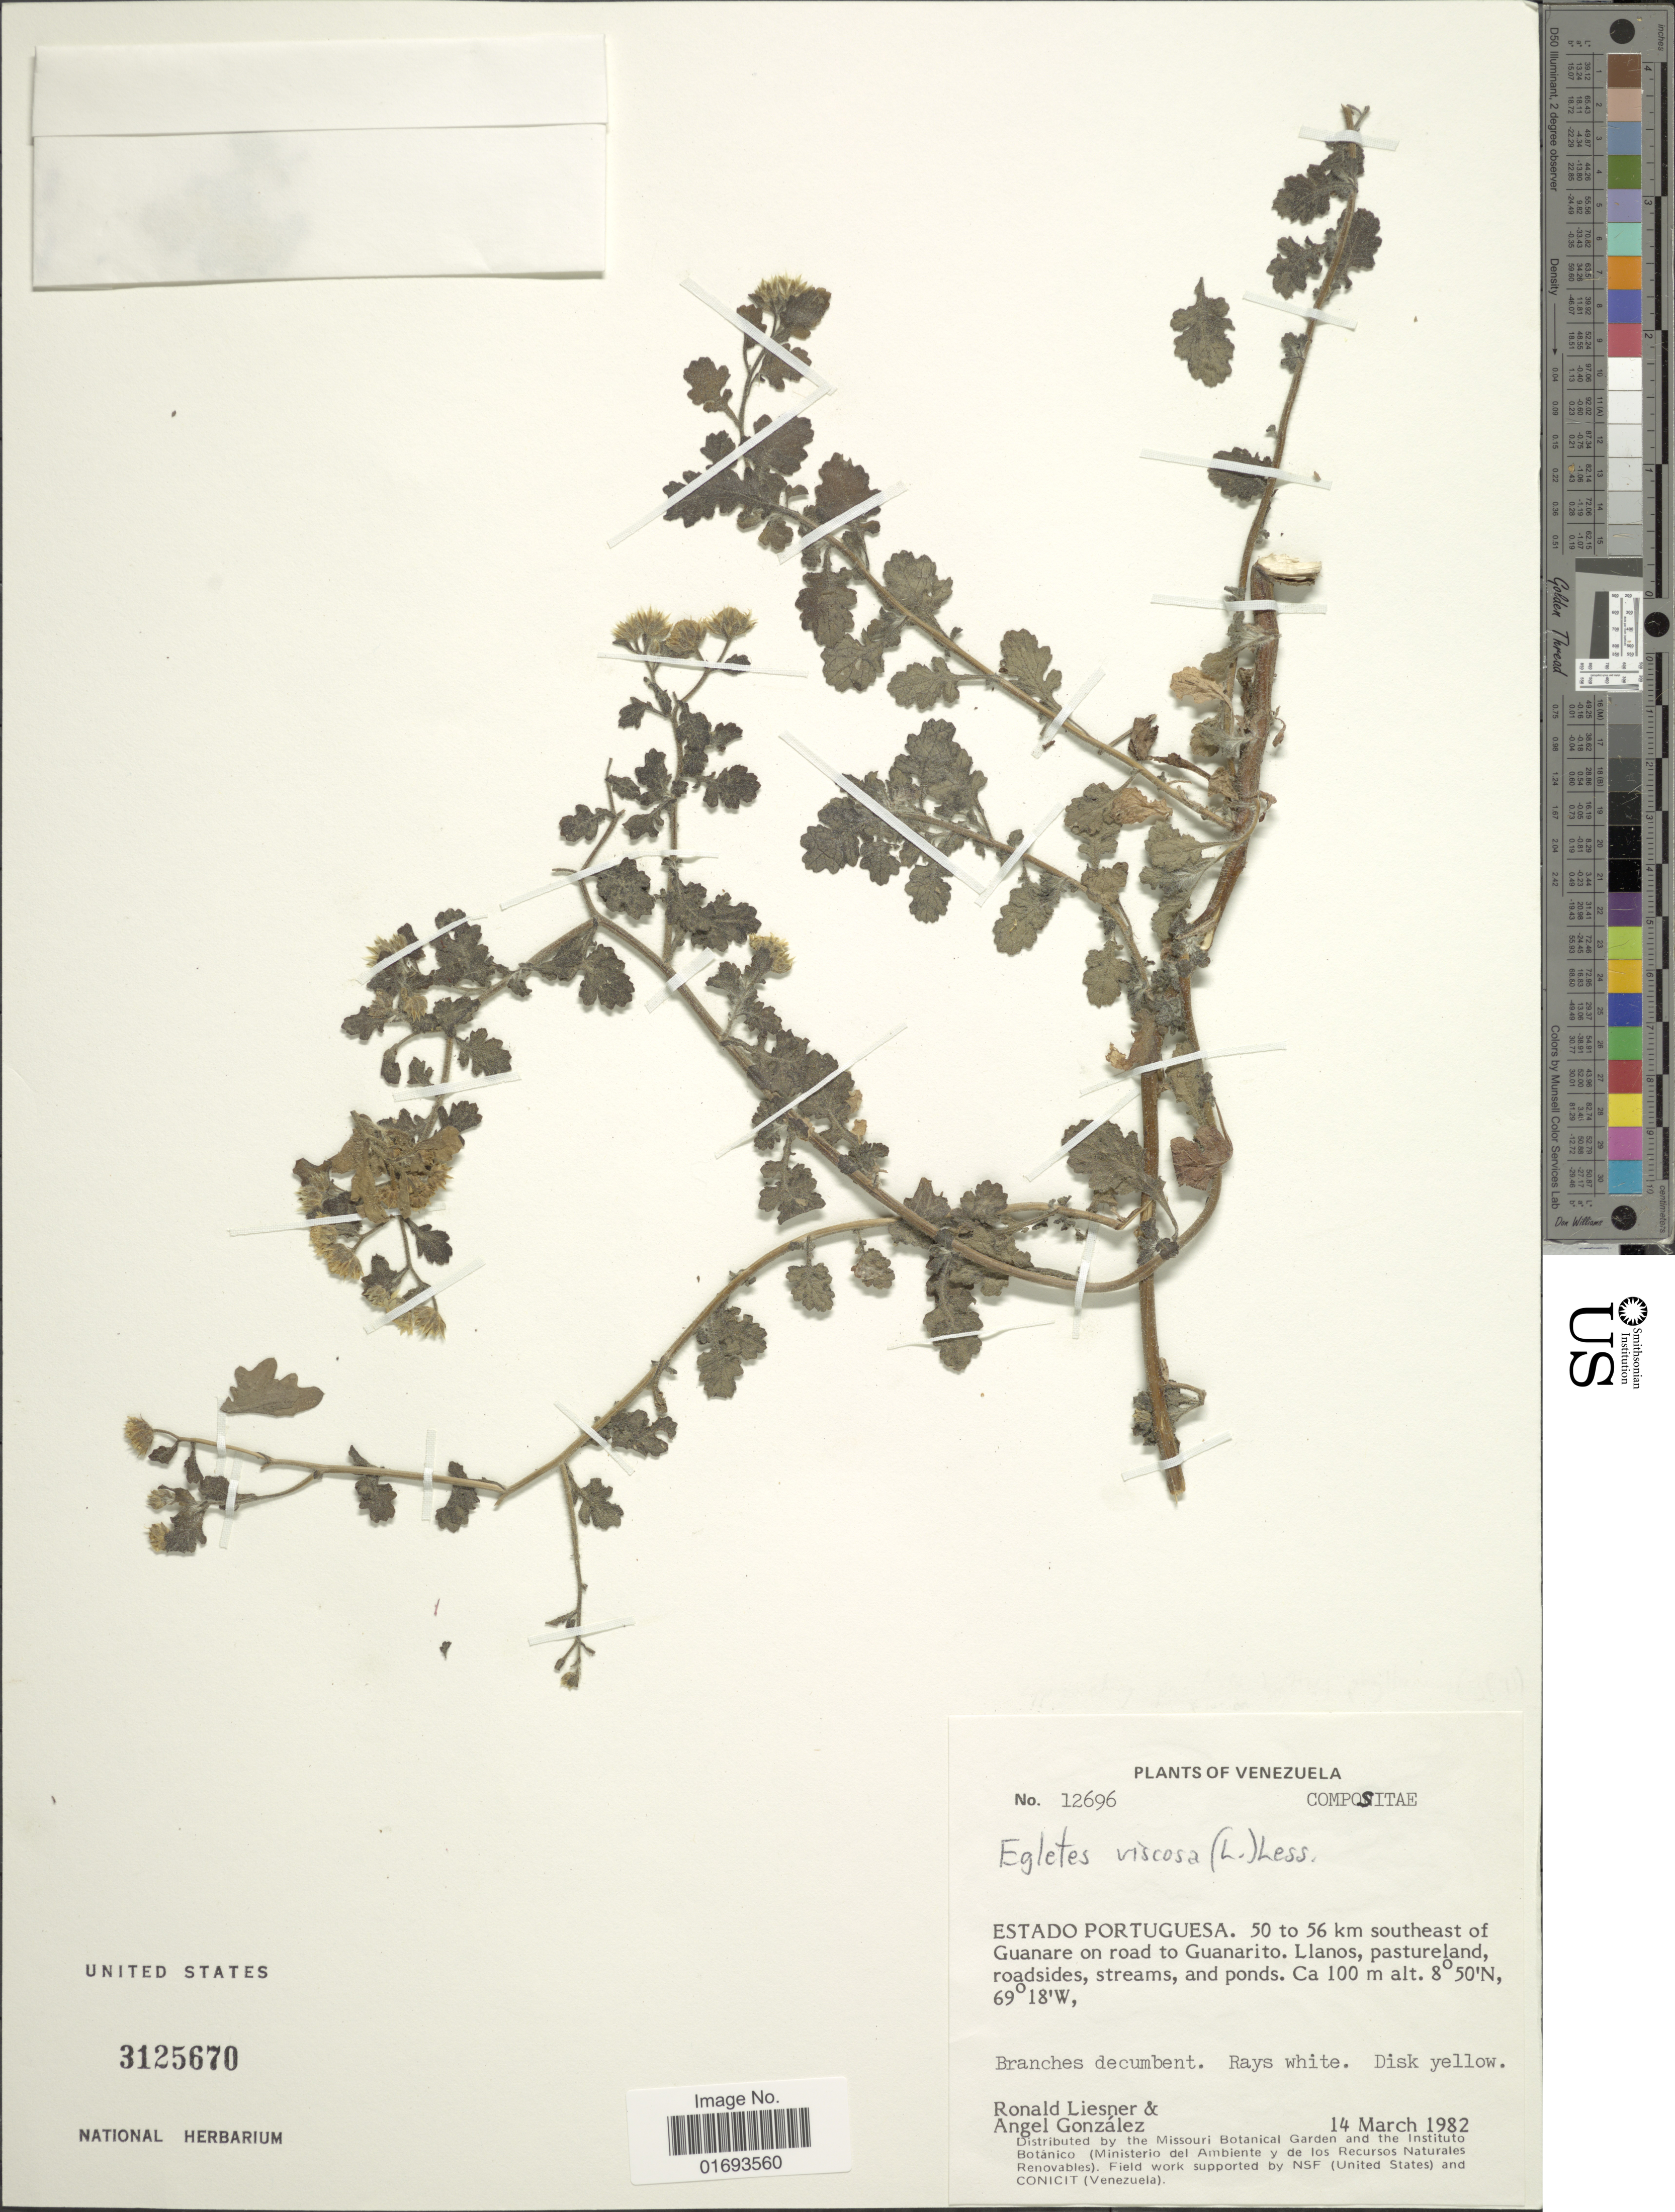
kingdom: Plantae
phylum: Tracheophyta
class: Magnoliopsida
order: Asterales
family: Asteraceae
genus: Egletes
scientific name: Egletes viscosa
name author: (L.) Less.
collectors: R. L. Liesner & A. C. González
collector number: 12696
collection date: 1982-03-14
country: Venezuela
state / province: Portuguesa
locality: Venezuela. Estado Portuguesa. 50 to 56 km southeast of Guanare on road to Guanarito. Llanos, pastureland, roadsides, streams, and ponds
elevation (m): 100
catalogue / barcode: US 3125670